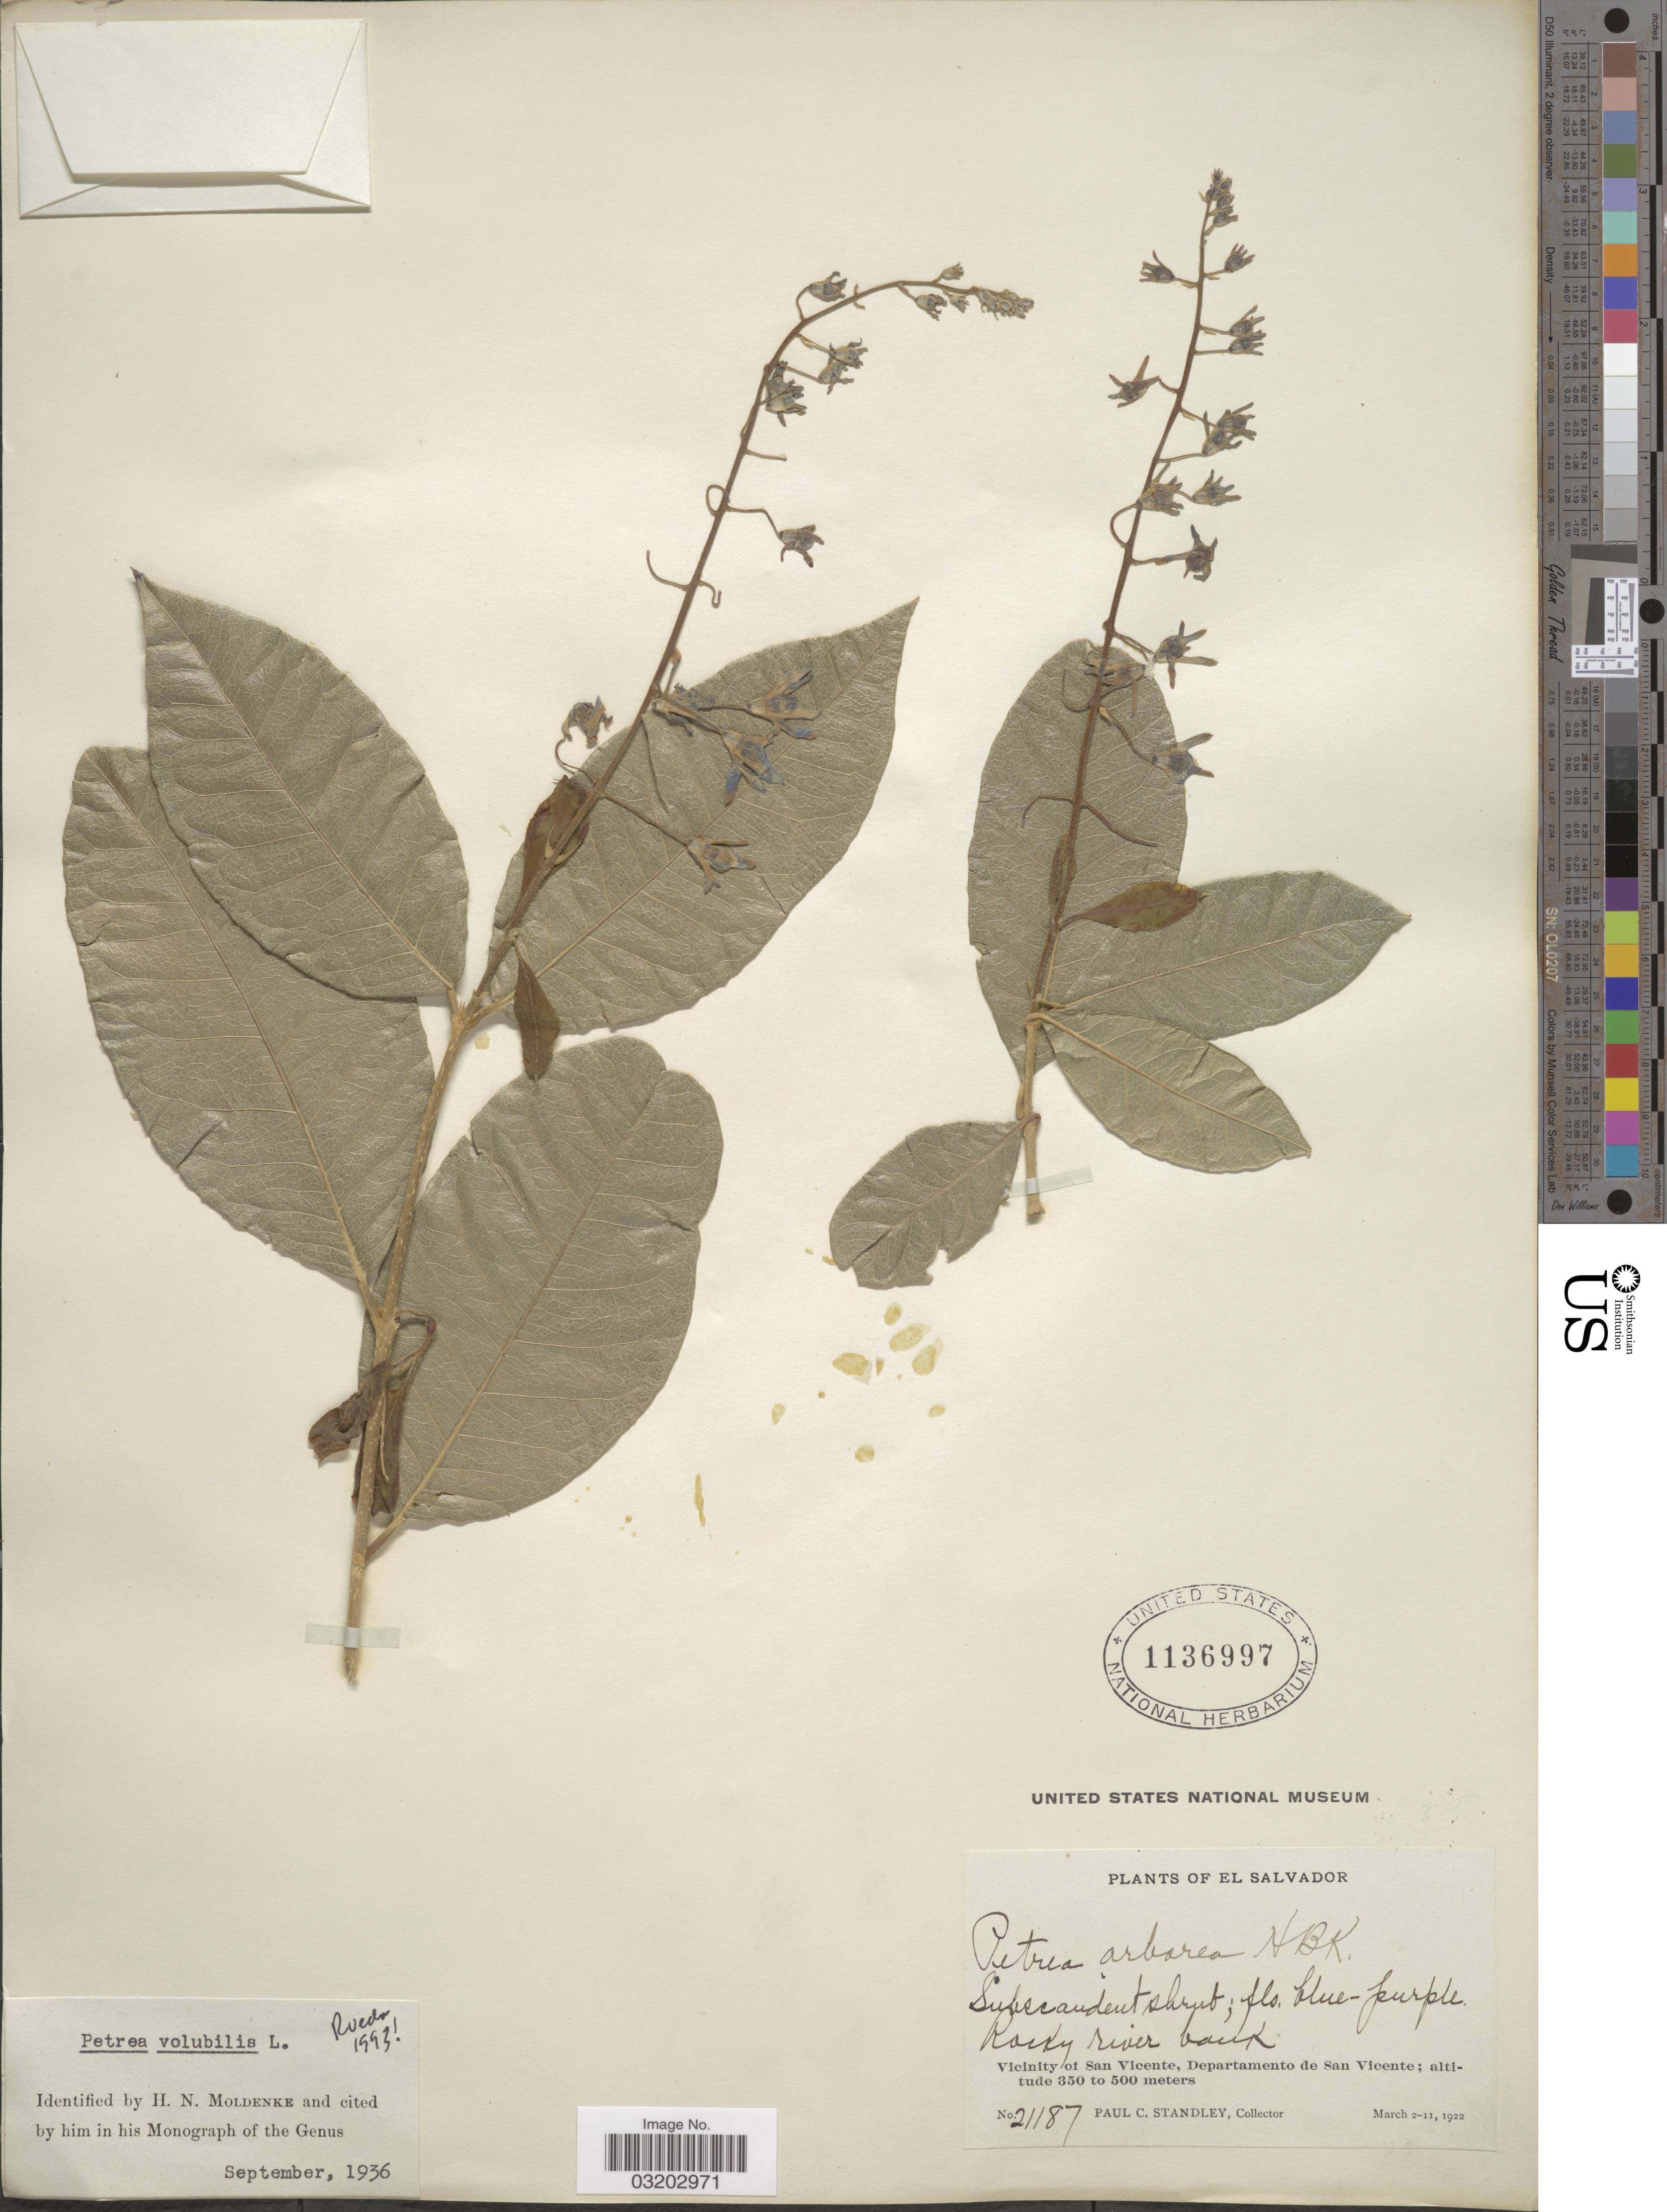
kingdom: Plantae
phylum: Tracheophyta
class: Magnoliopsida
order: Lamiales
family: Verbenaceae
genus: Petrea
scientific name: Petrea volubilis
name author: L.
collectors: P. C. Standley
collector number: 21187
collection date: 1922-03-02/1922-03-11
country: El Salvador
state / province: San Vincente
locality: Vicinity of San Vicente, Departamento de San Vicente.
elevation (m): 350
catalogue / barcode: US 1136997